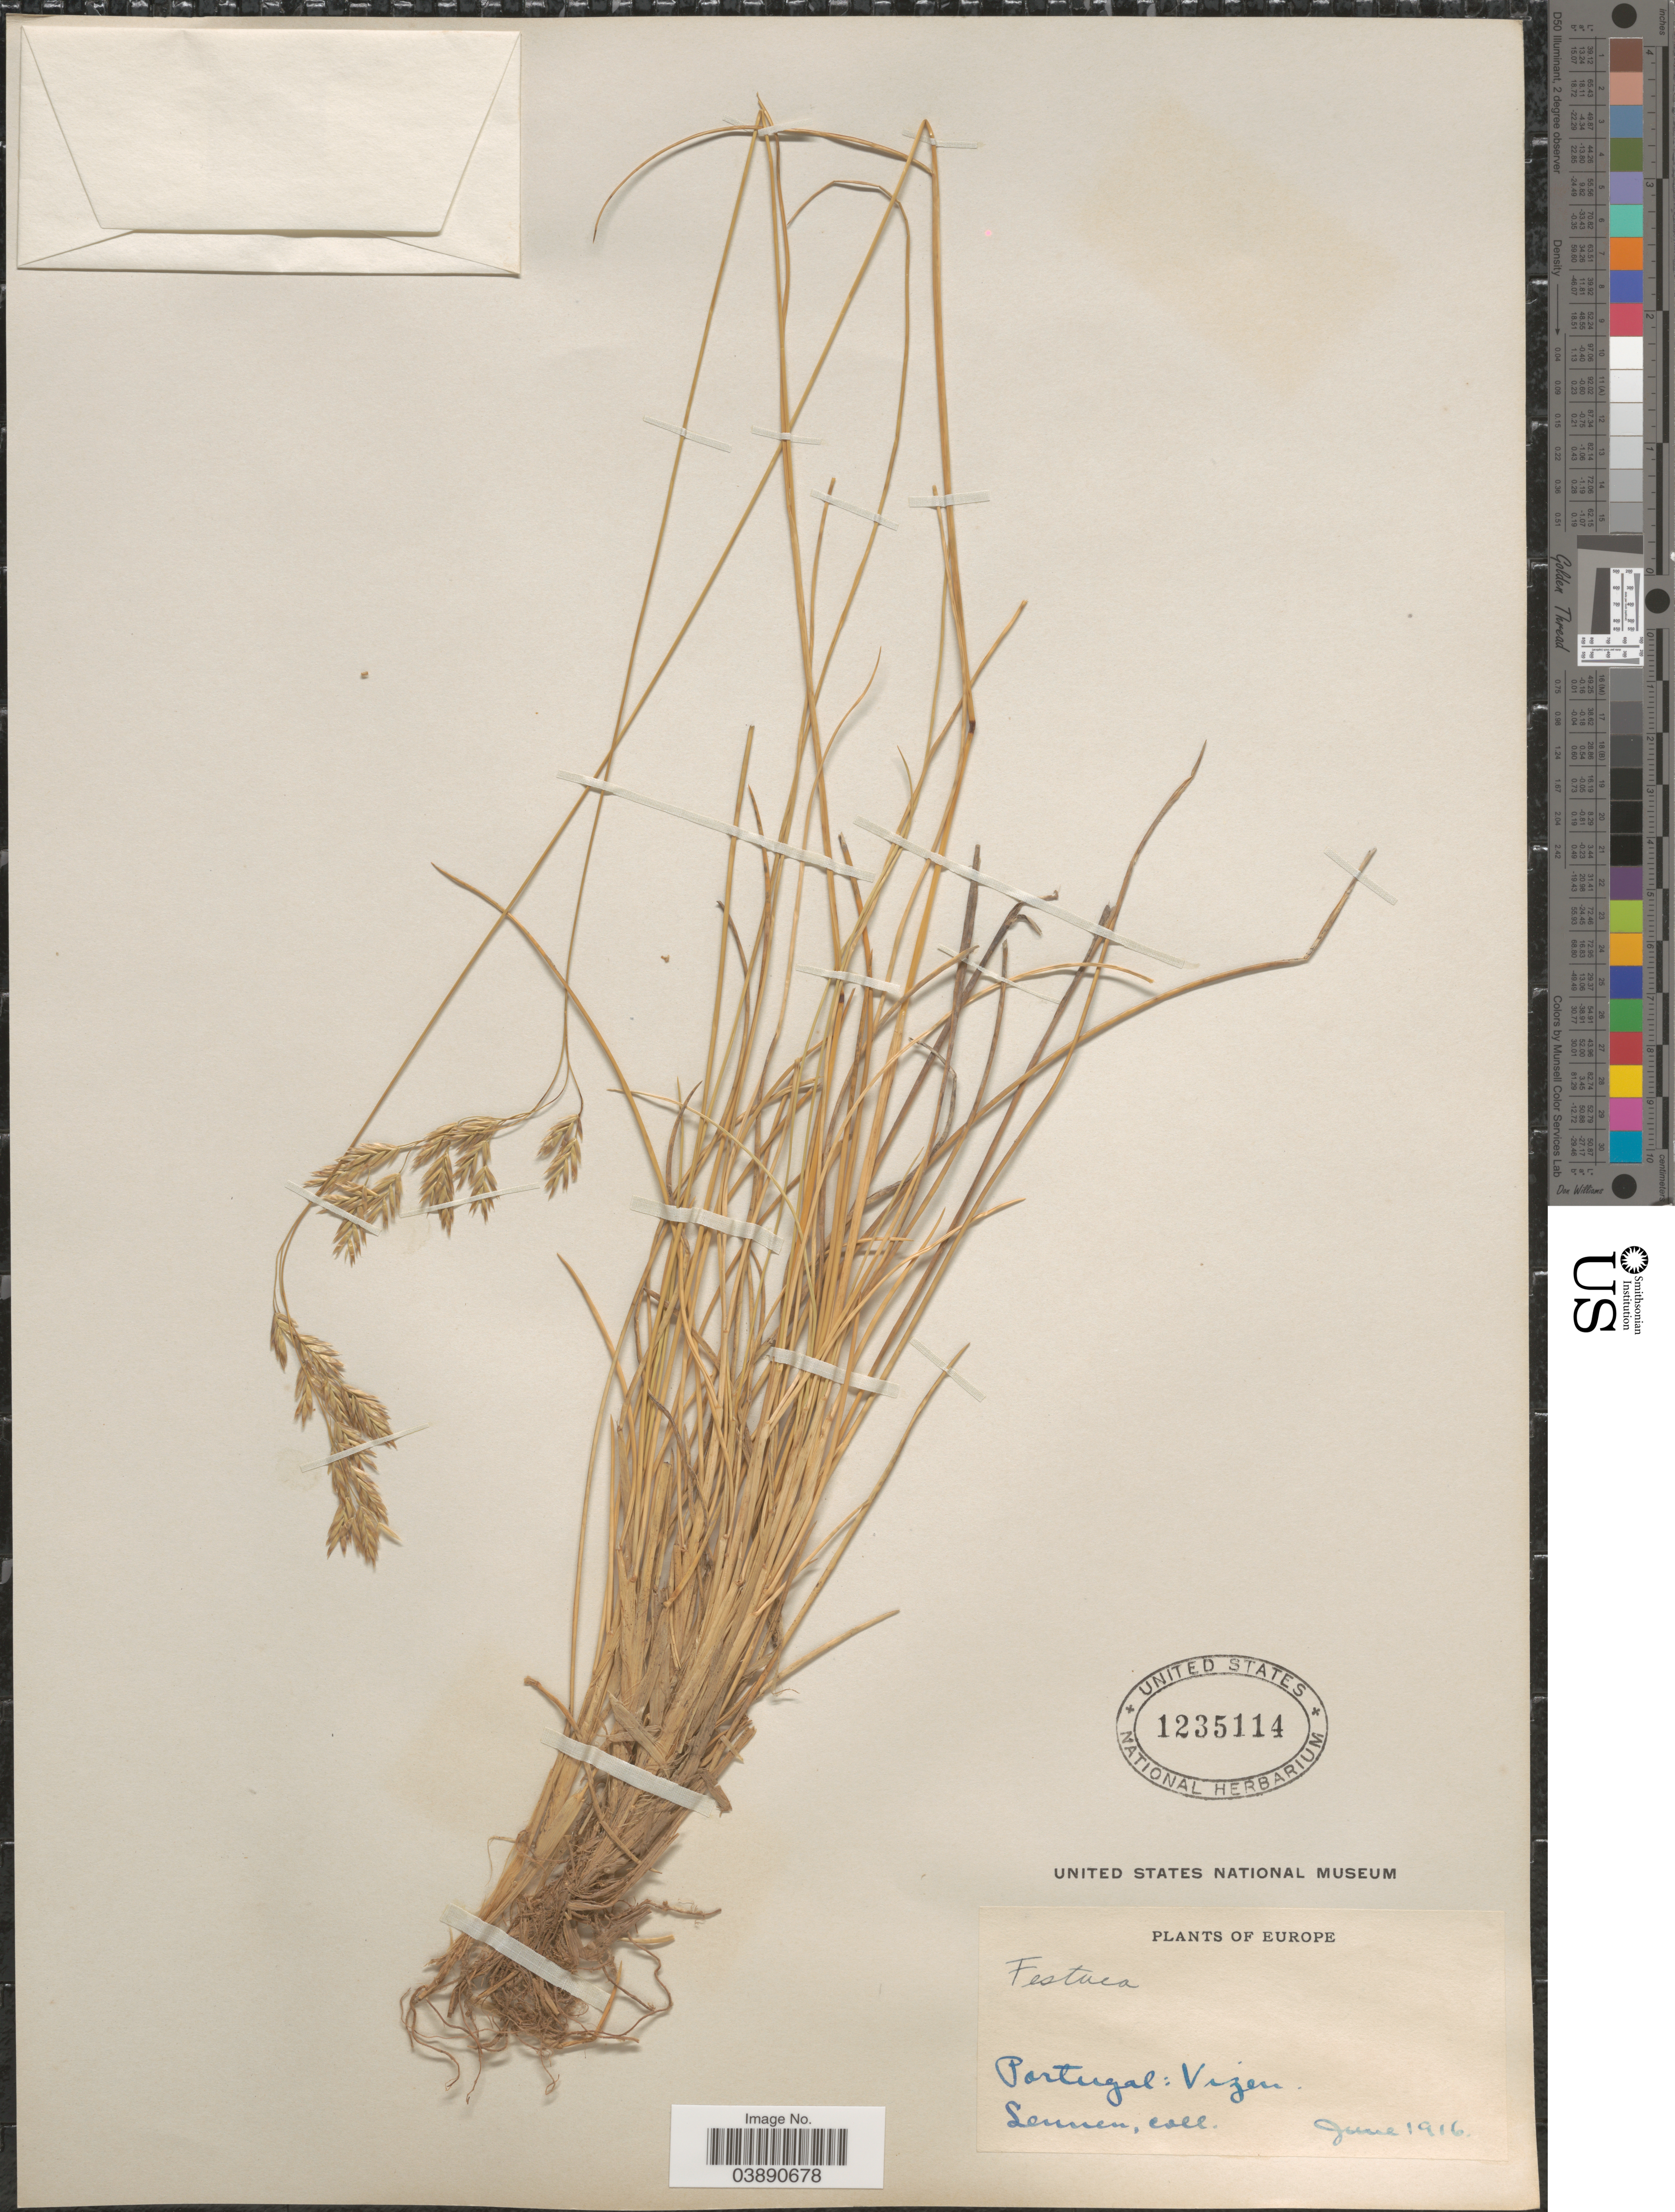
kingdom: Plantae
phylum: Tracheophyta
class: Liliopsida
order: Poales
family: Poaceae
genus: Festuca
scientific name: Festuca sp.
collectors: E. Sennen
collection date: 1916-06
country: Portugal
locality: Europe. Vizen.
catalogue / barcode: US 1235114